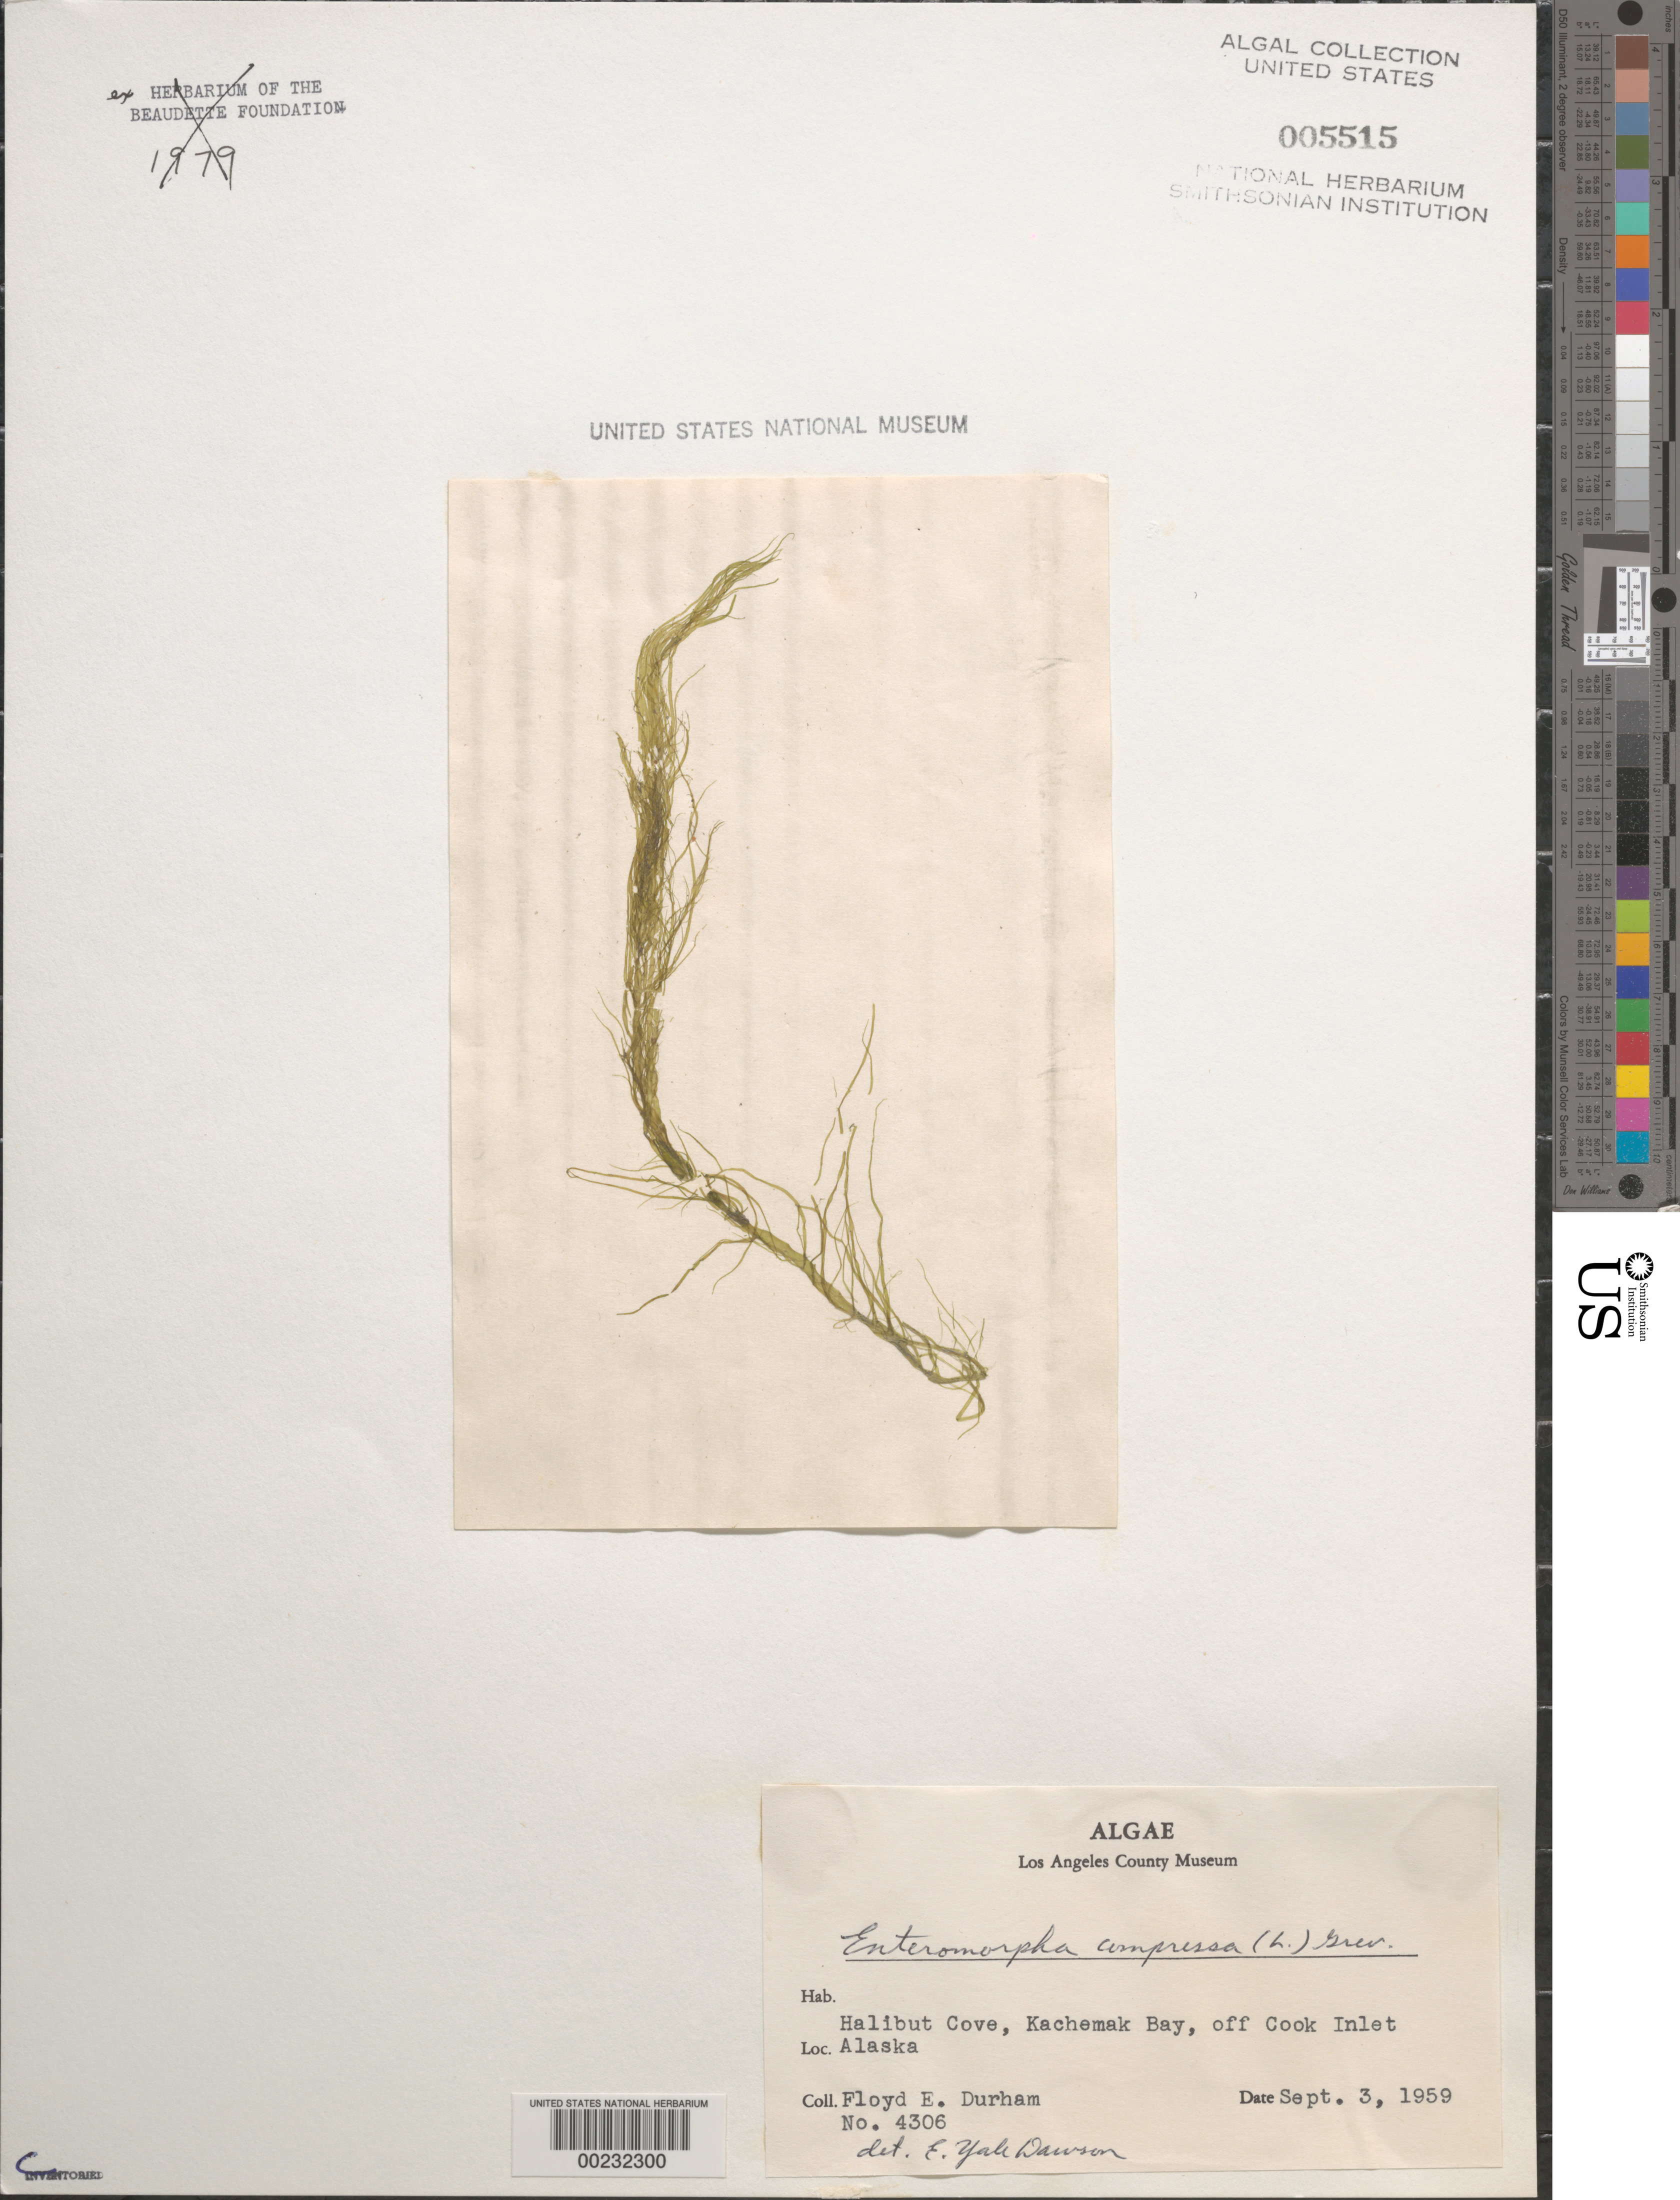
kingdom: Plantae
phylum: Chlorophyta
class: Ulvophyceae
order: Ulvales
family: Ulvaceae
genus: Ulva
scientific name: Ulva compressa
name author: L.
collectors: F. Durham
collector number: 4306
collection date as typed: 03 Sep 1959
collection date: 1959-09-03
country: United States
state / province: Alaska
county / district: Kenai Peninsula Division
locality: Halibut Cove, Kachemak Bay, off Cook Inlet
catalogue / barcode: US 5515